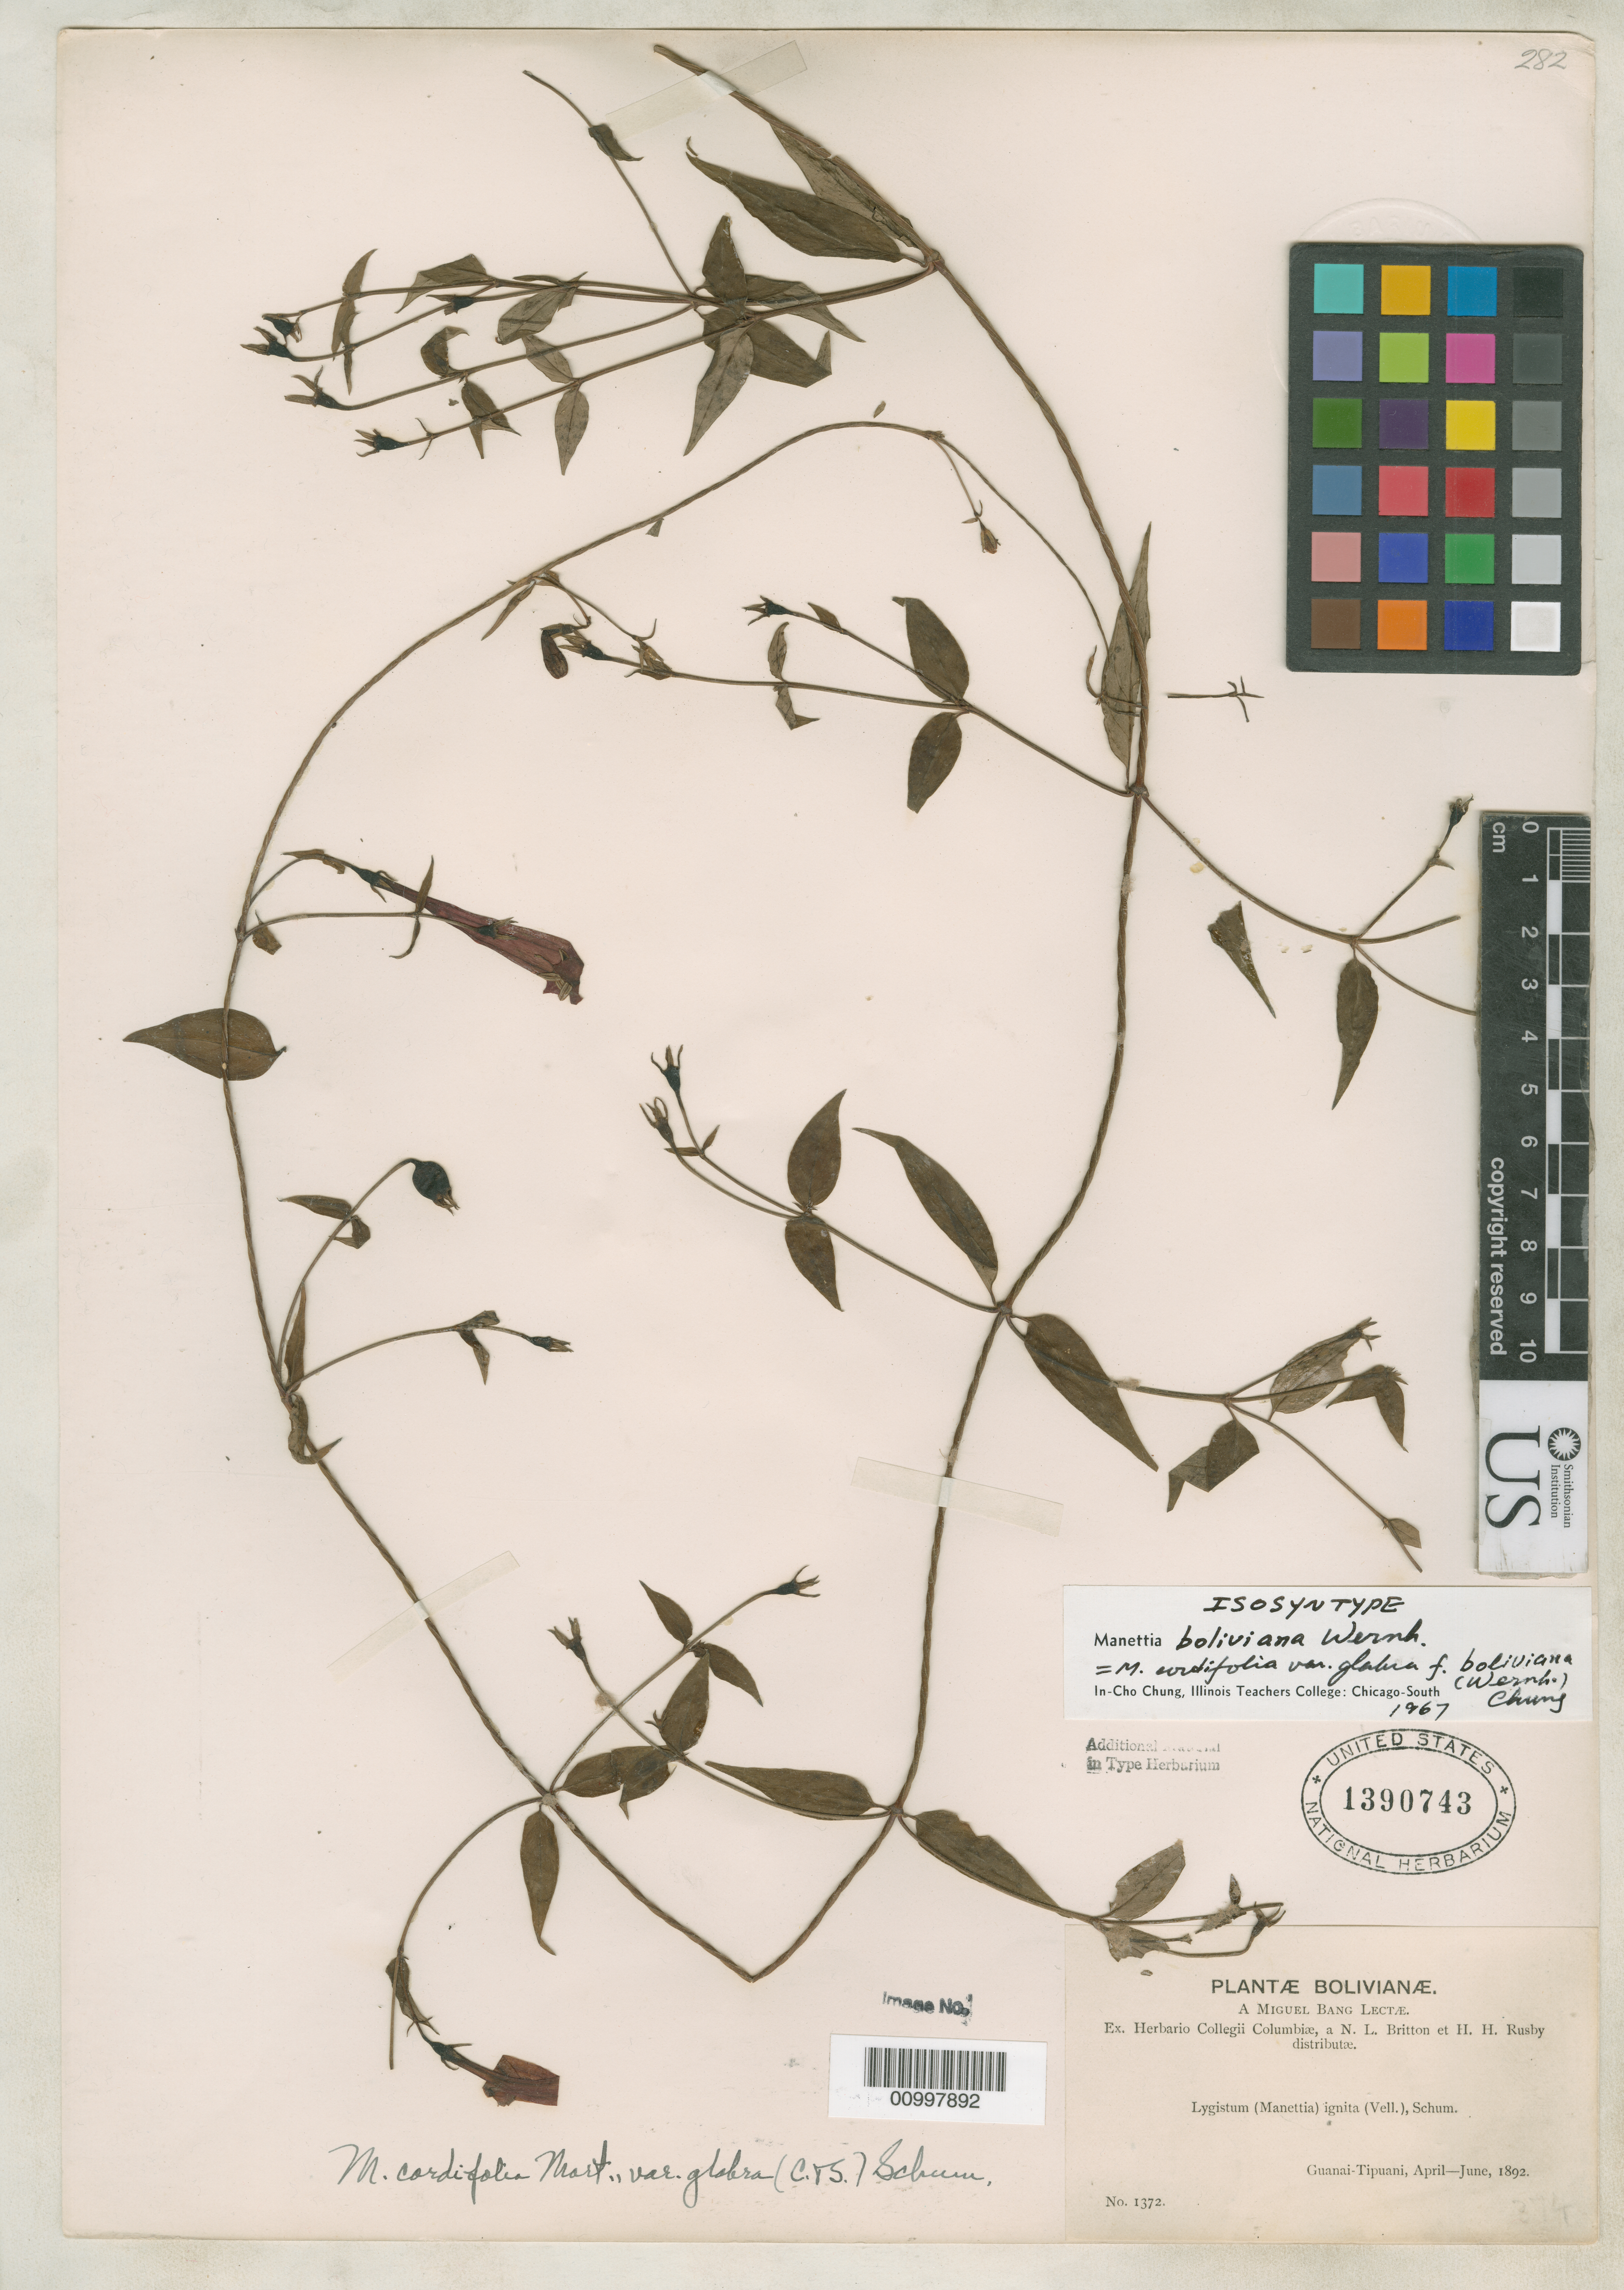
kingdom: Plantae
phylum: Tracheophyta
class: Magnoliopsida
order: Gentianales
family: Rubiaceae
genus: Manettia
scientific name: Manettia boliviana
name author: Wernham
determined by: Chung, In Cho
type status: Isosyntype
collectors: M. Bang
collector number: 1372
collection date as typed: Apr 1892 to -- Jun 1892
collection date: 1892-04/1892-06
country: Bolivia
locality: Guanai - Tipuani.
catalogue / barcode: US 1390743